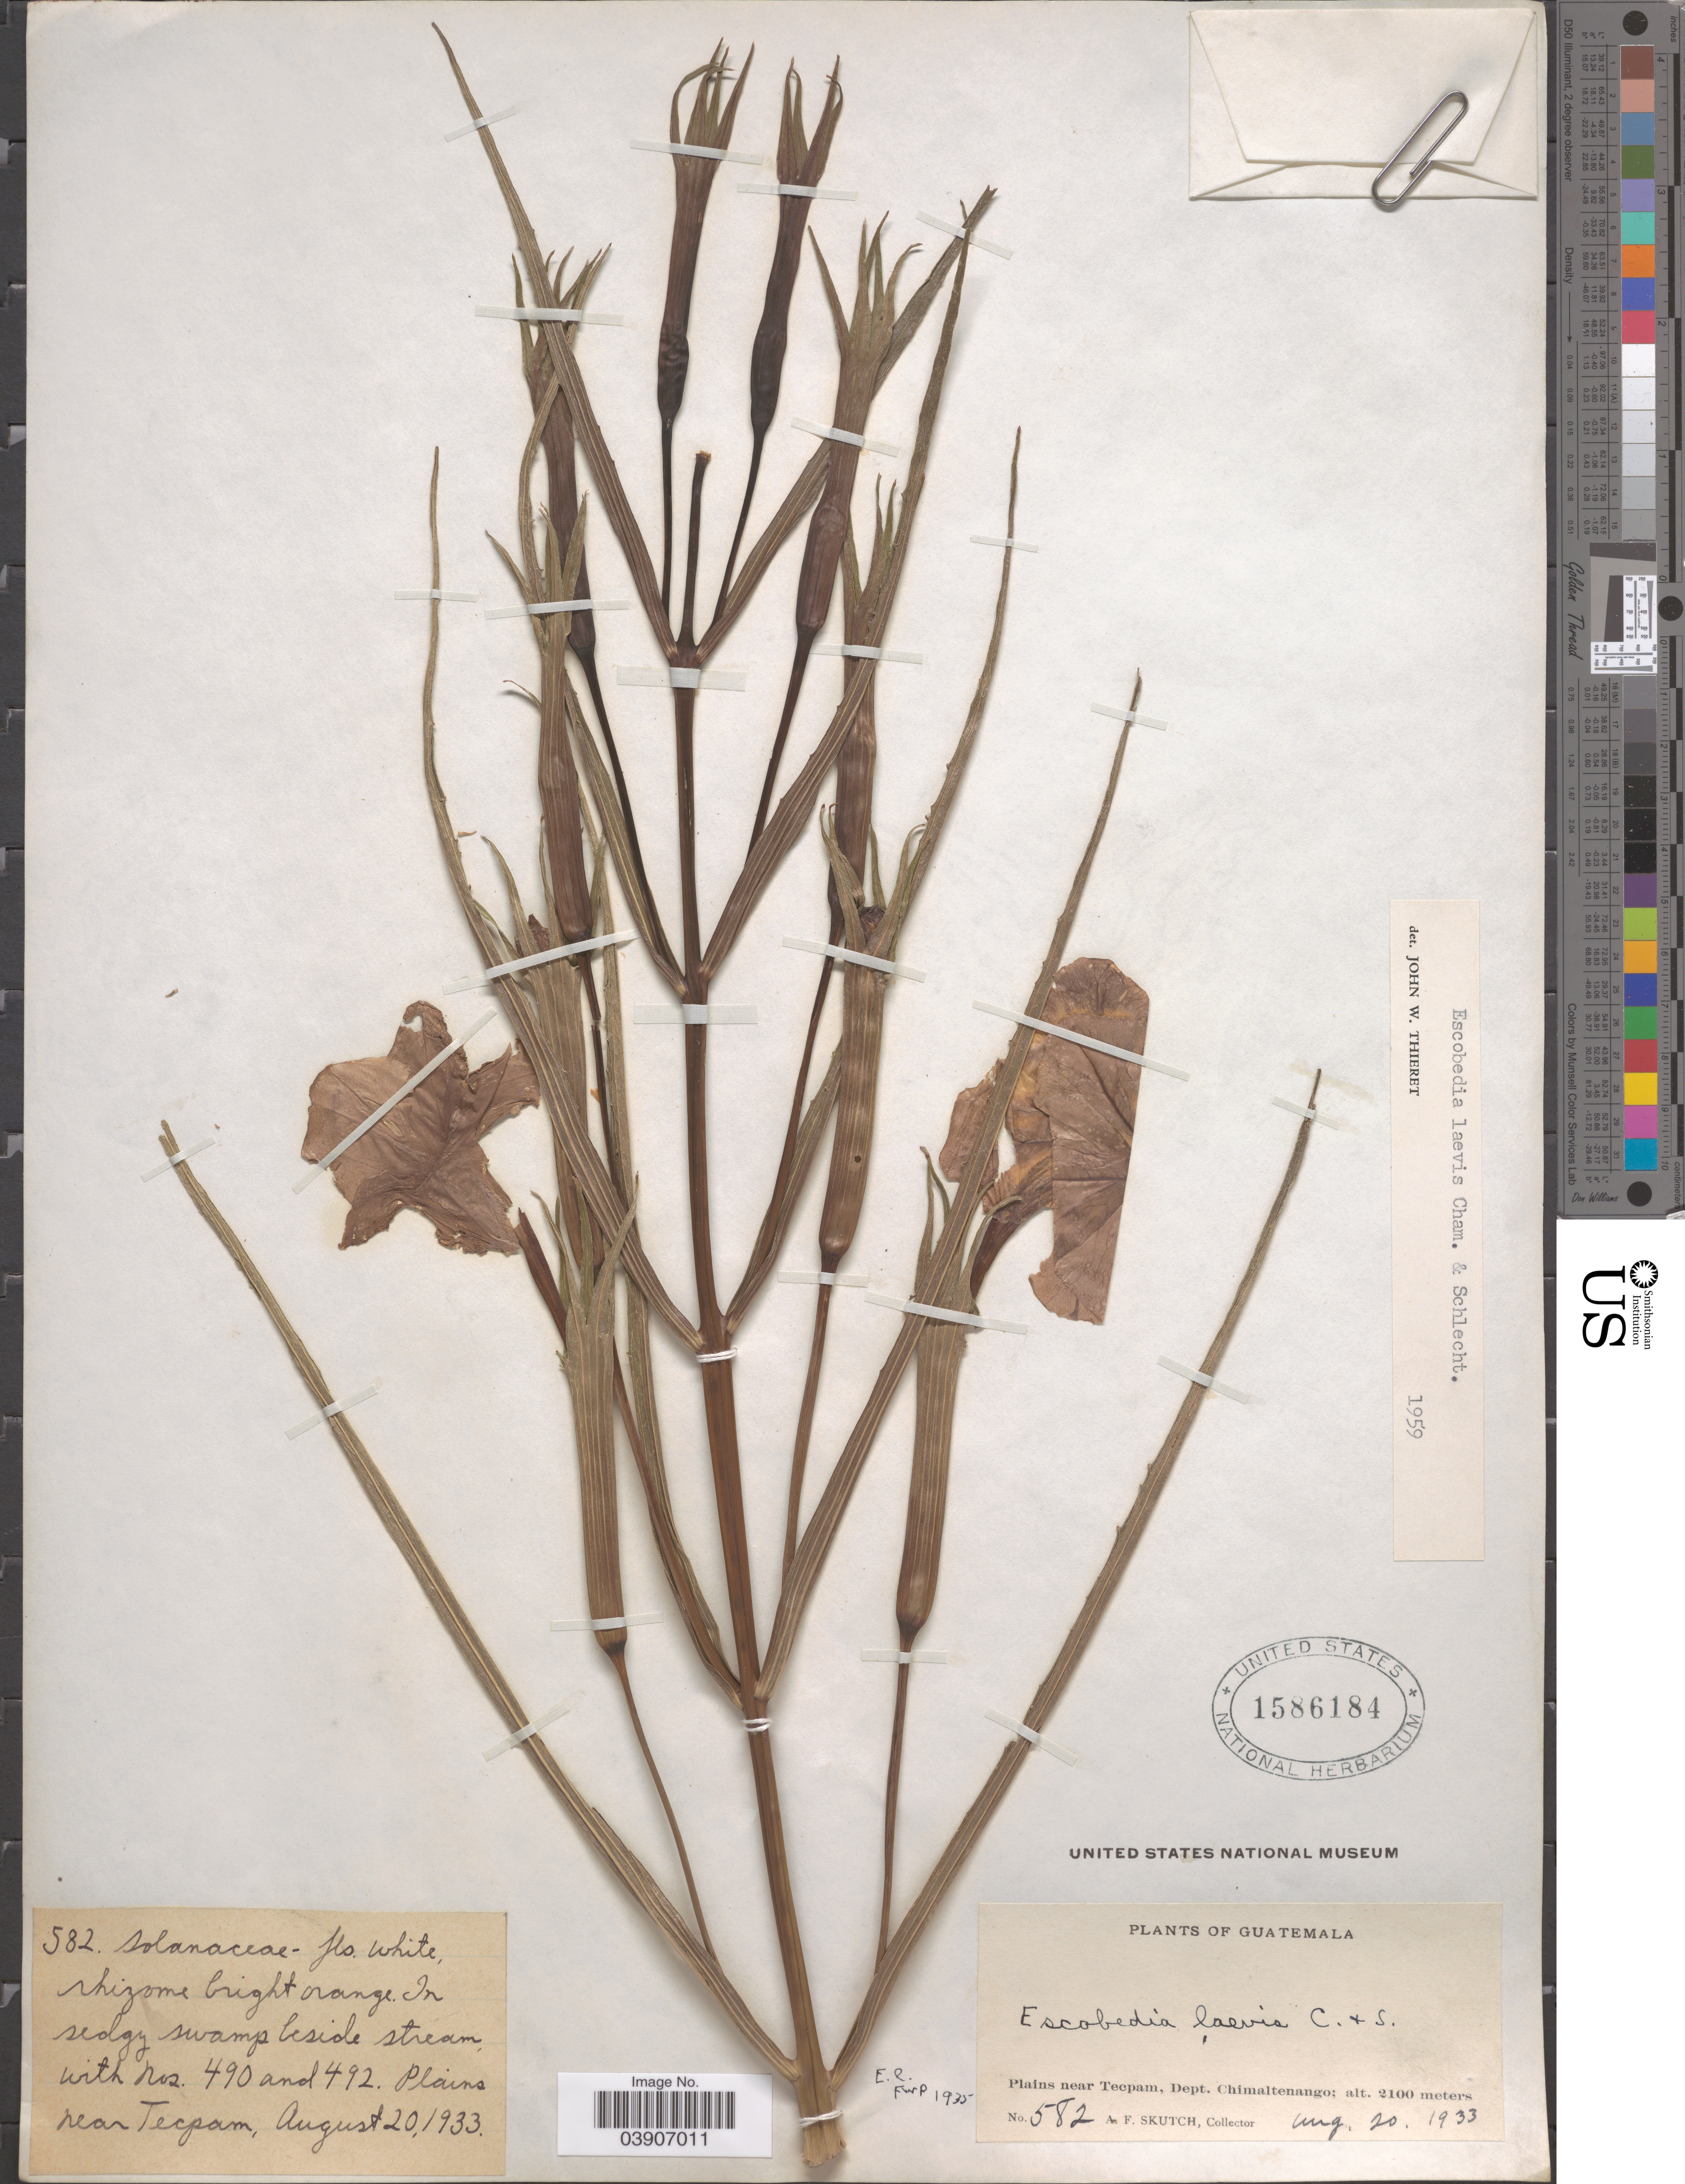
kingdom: Plantae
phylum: Tracheophyta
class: Magnoliopsida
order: Lamiales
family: Orobanchaceae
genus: Escobedia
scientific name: Escobedia laevis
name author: Schltdl. & Cham.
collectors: A. F. Skutch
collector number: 582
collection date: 1933-08-20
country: Guatemala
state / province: Chimaltenango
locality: Plains near Tecpam, Dept. Chimaltenango.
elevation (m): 2100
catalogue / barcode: US 1586184